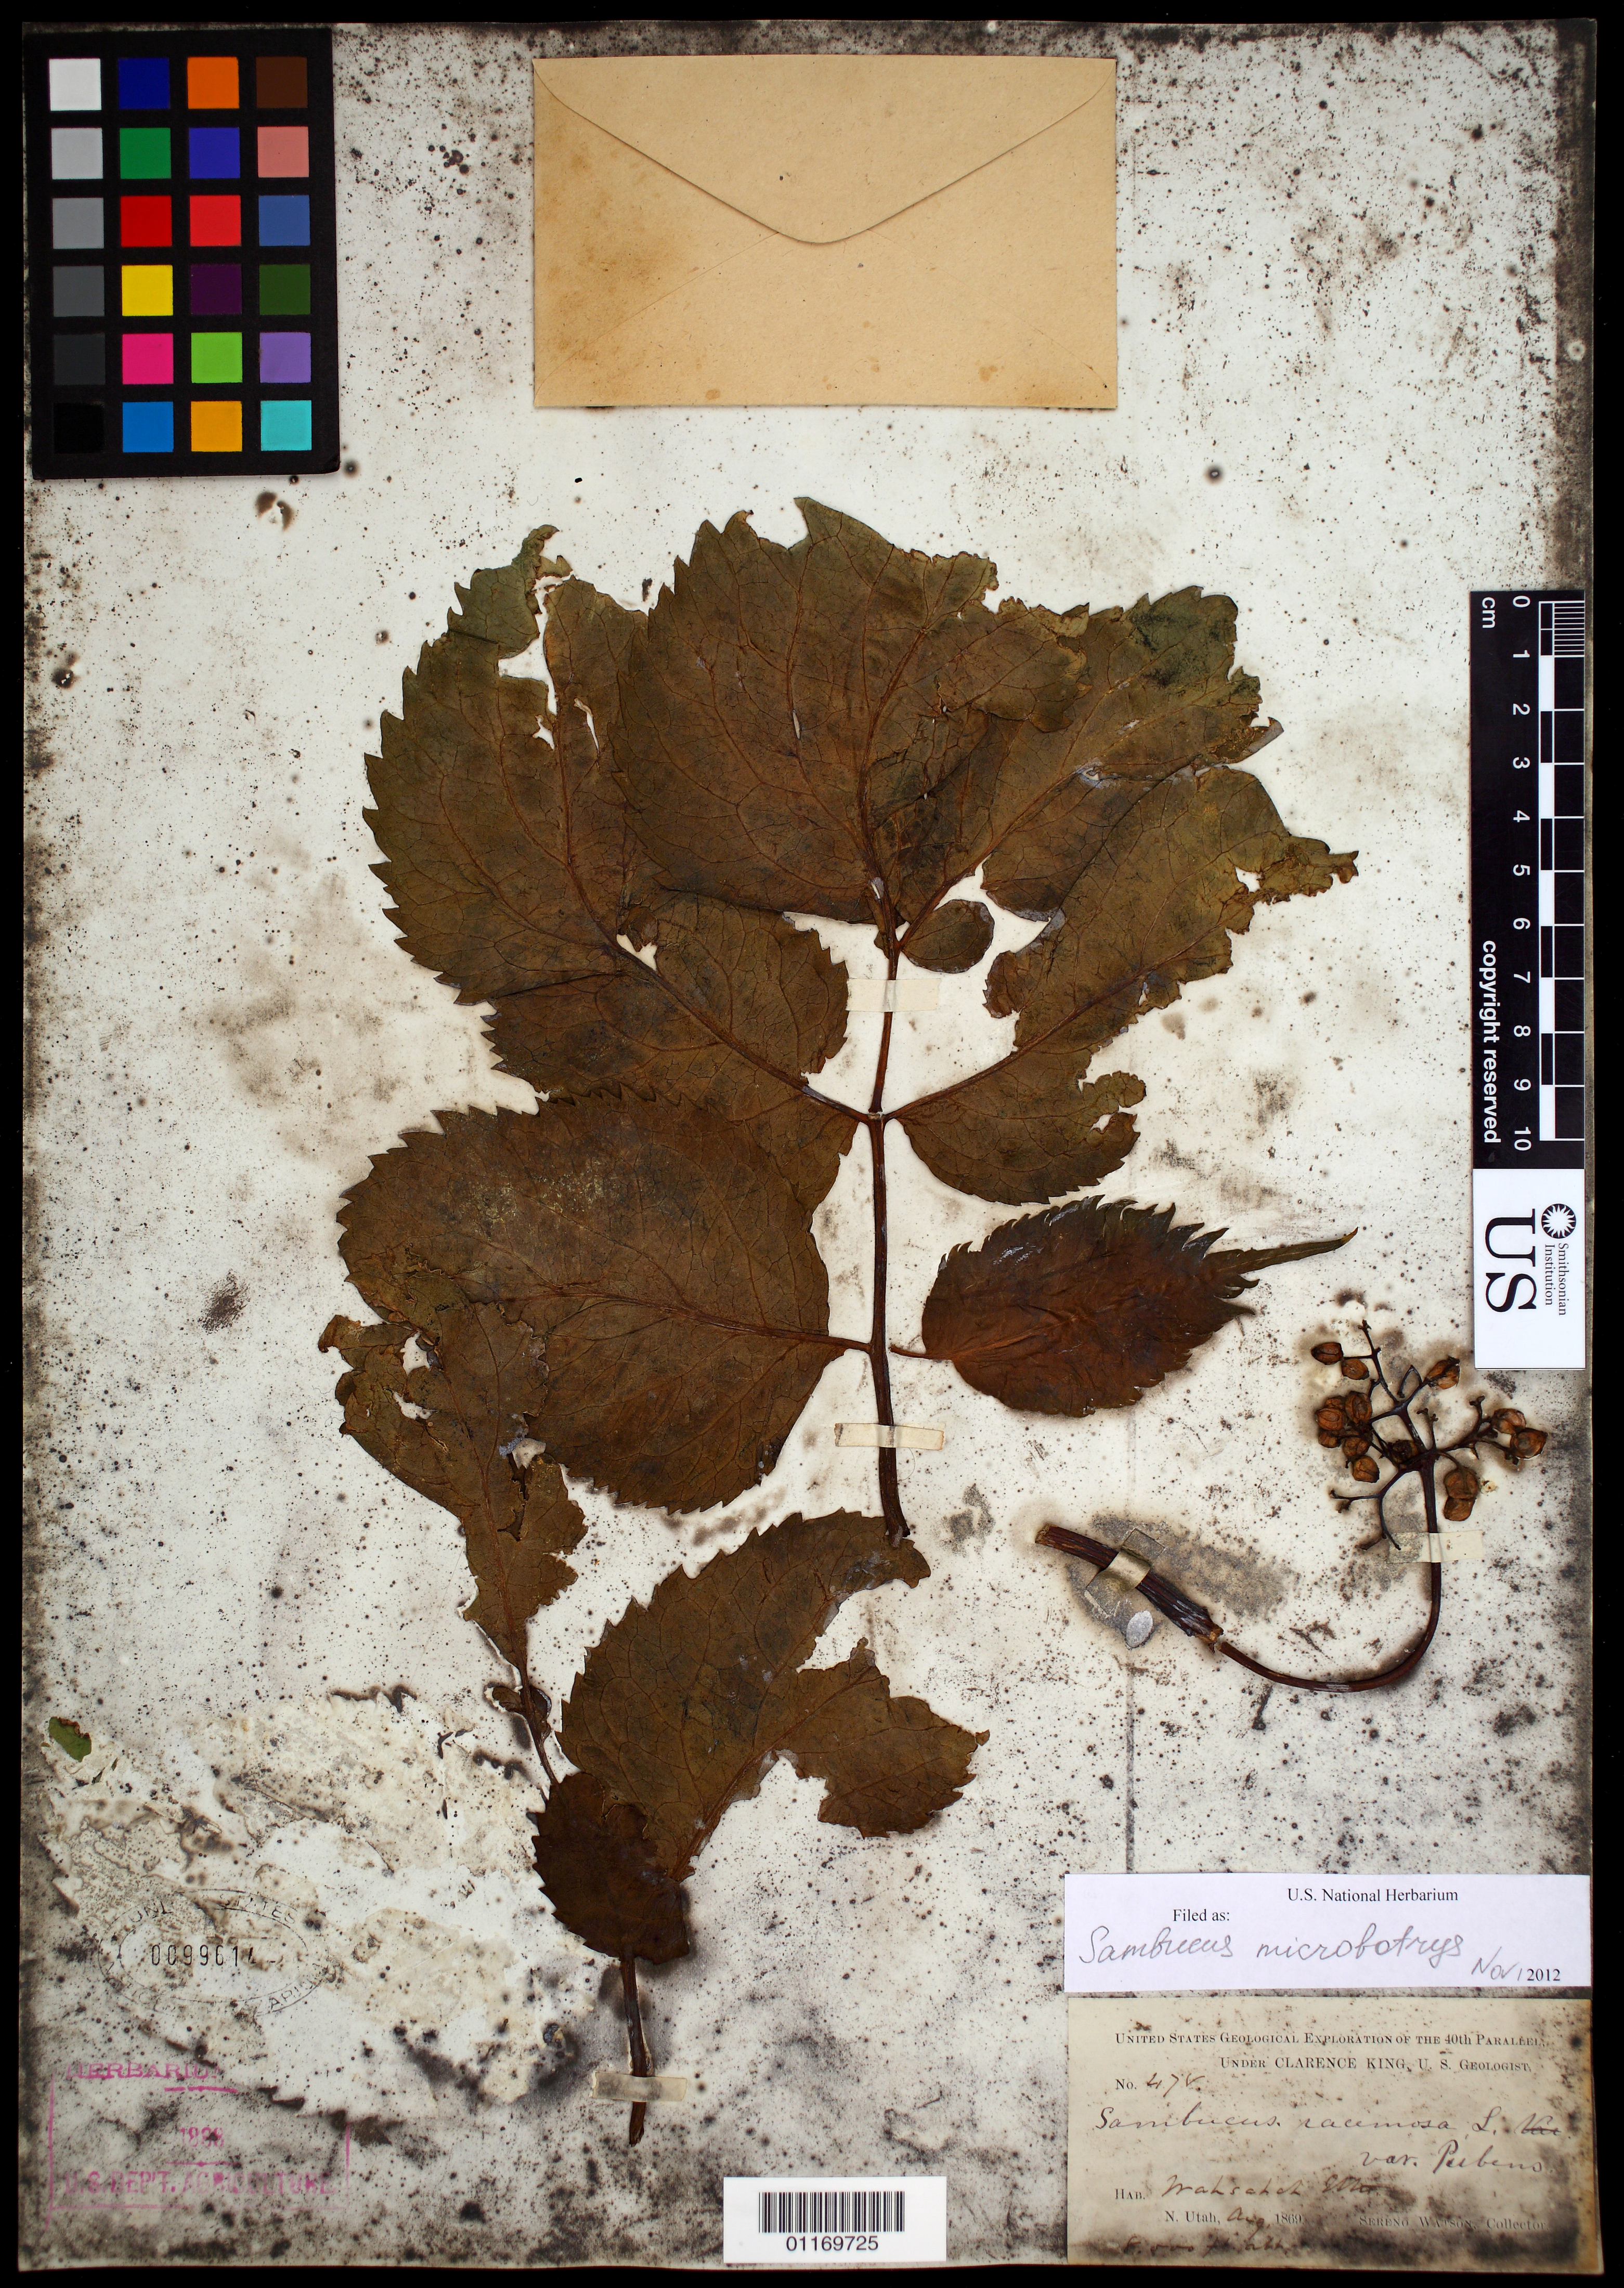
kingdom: Plantae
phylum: Tracheophyta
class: Magnoliopsida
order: Dipsacales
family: Viburnaceae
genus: Sambucus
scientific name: Sambucus microbotrys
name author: Rydb.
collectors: S. Watson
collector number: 478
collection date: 1869-08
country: United States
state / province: Utah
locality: Wasatch Mts.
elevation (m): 2591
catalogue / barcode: US 99614